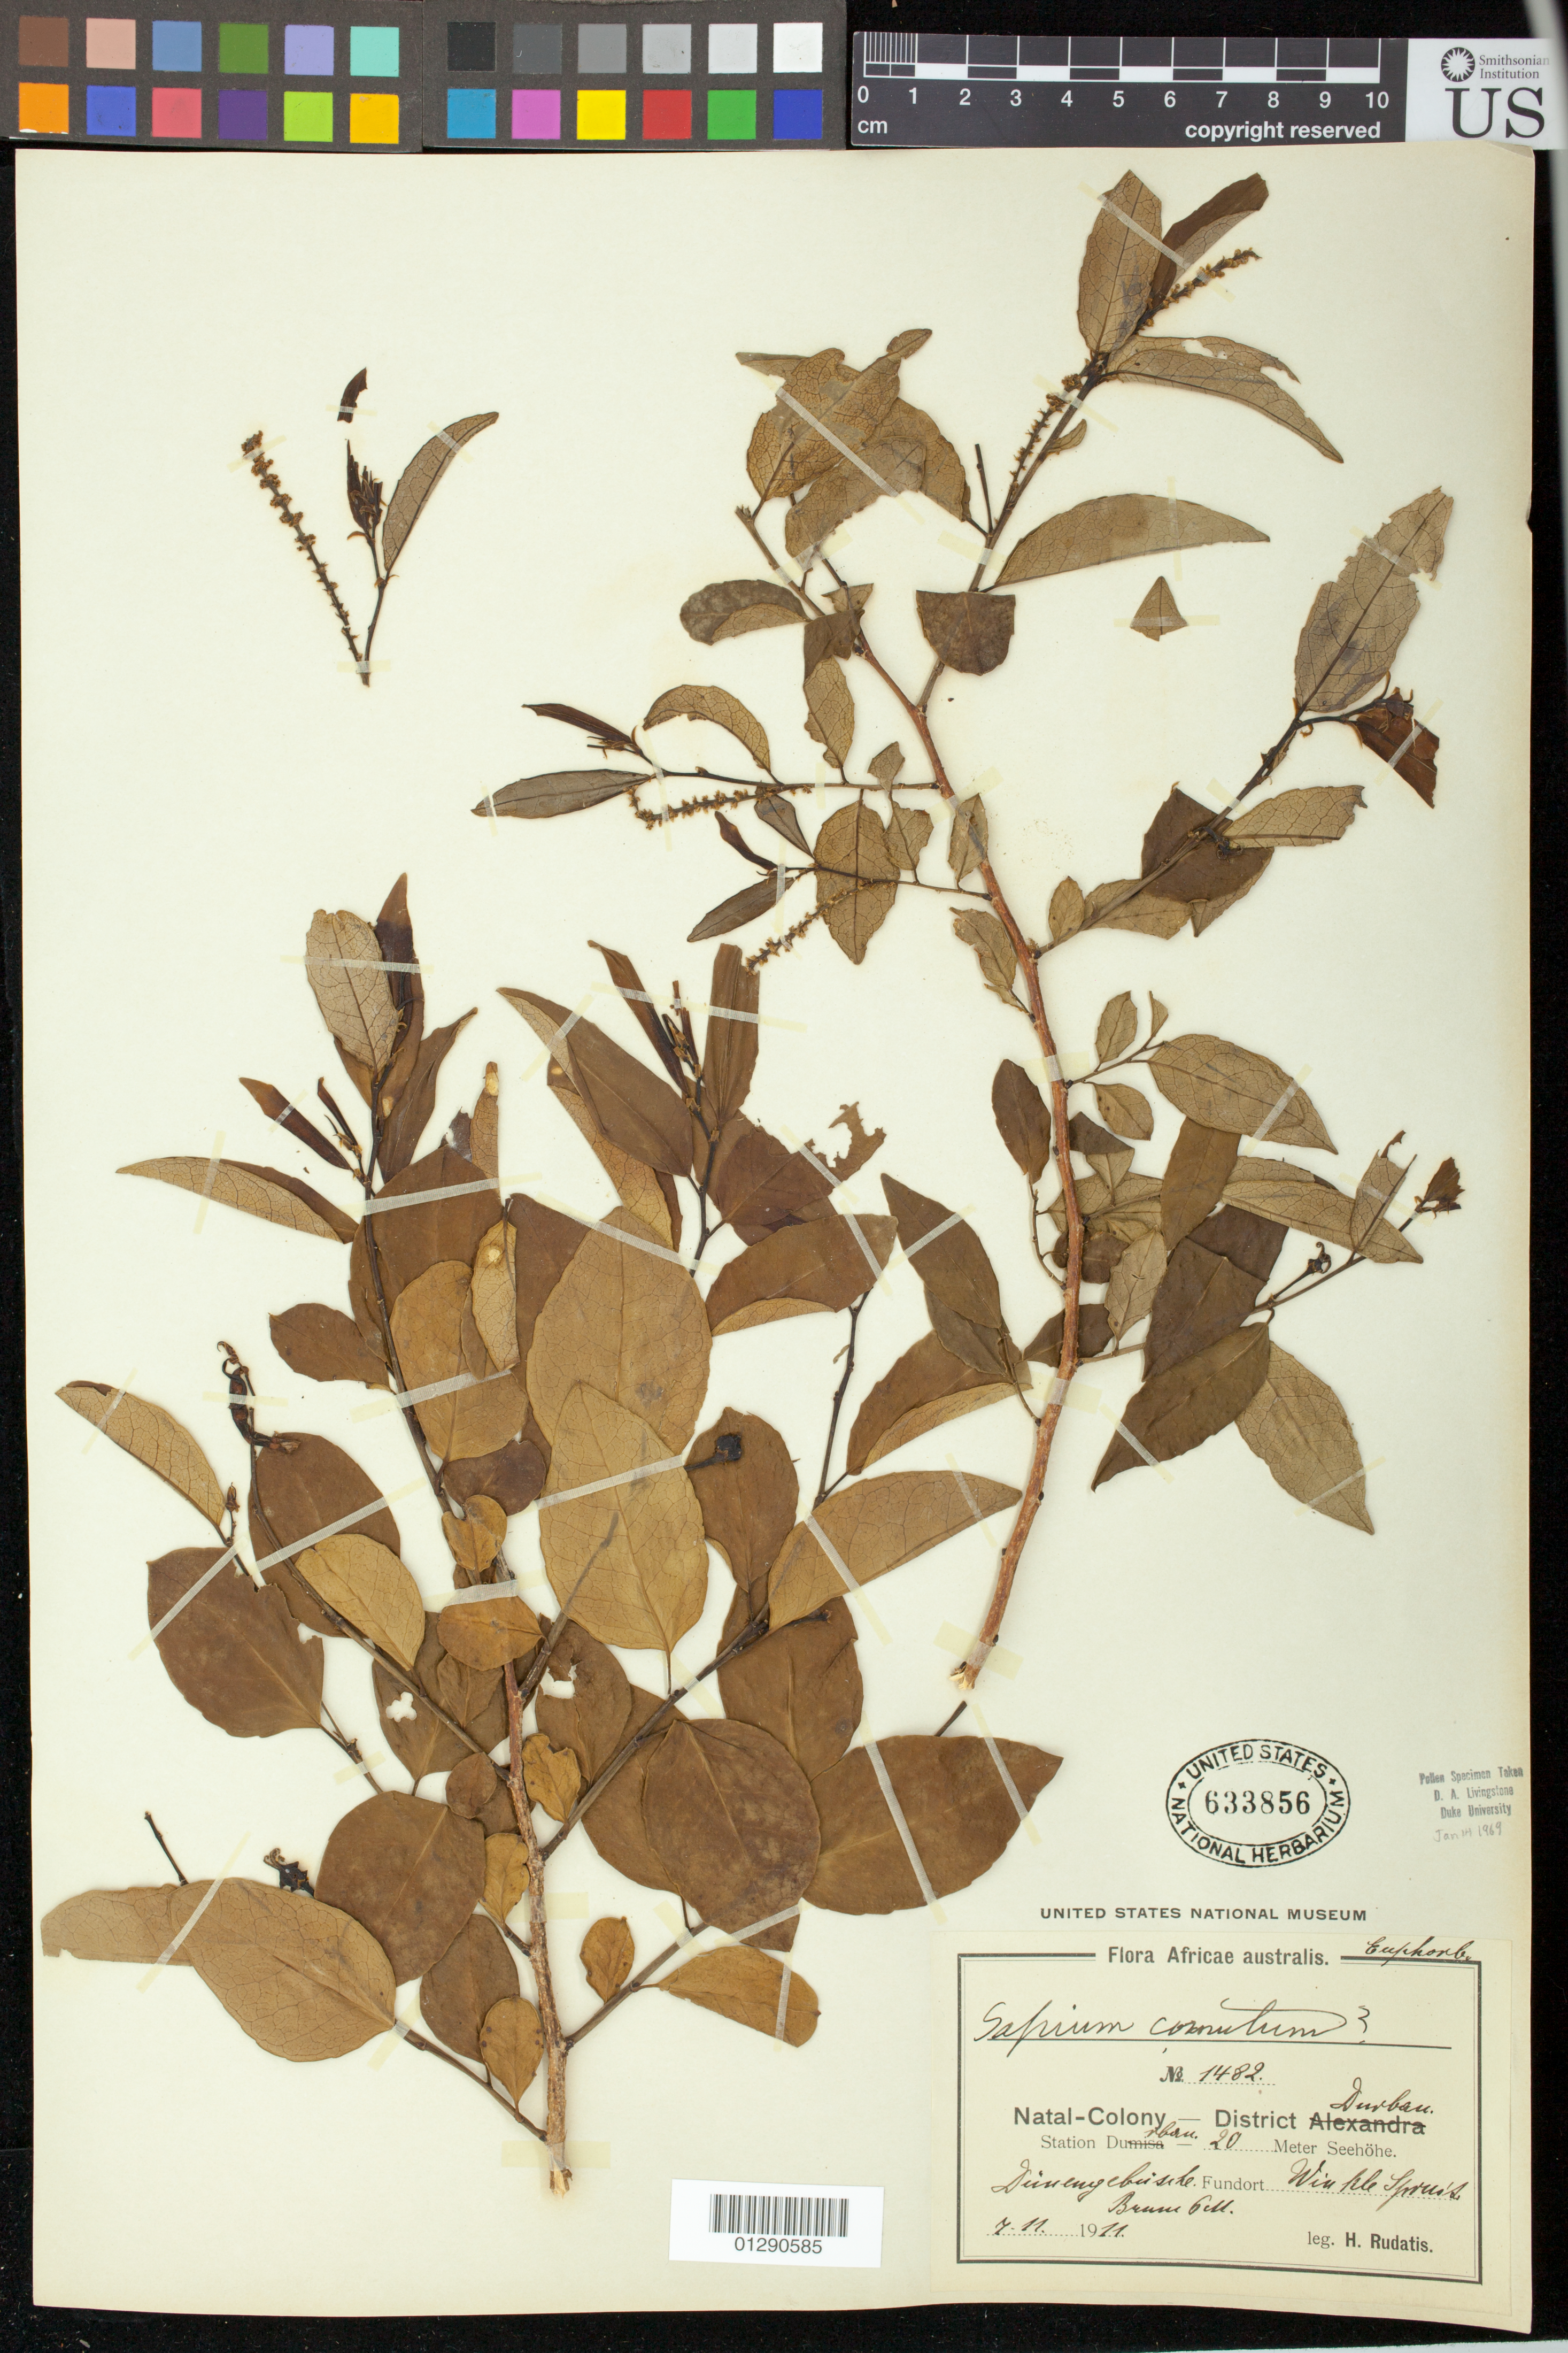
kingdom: Plantae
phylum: Tracheophyta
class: Magnoliopsida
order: Malpighiales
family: Euphorbiaceae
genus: Sapium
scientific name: Sapium cornutum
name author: Pax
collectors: H. Rudatis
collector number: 1482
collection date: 1911-07-11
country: South Africa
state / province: KwaZulu-Natal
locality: Station Durban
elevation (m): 20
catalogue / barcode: US 633856